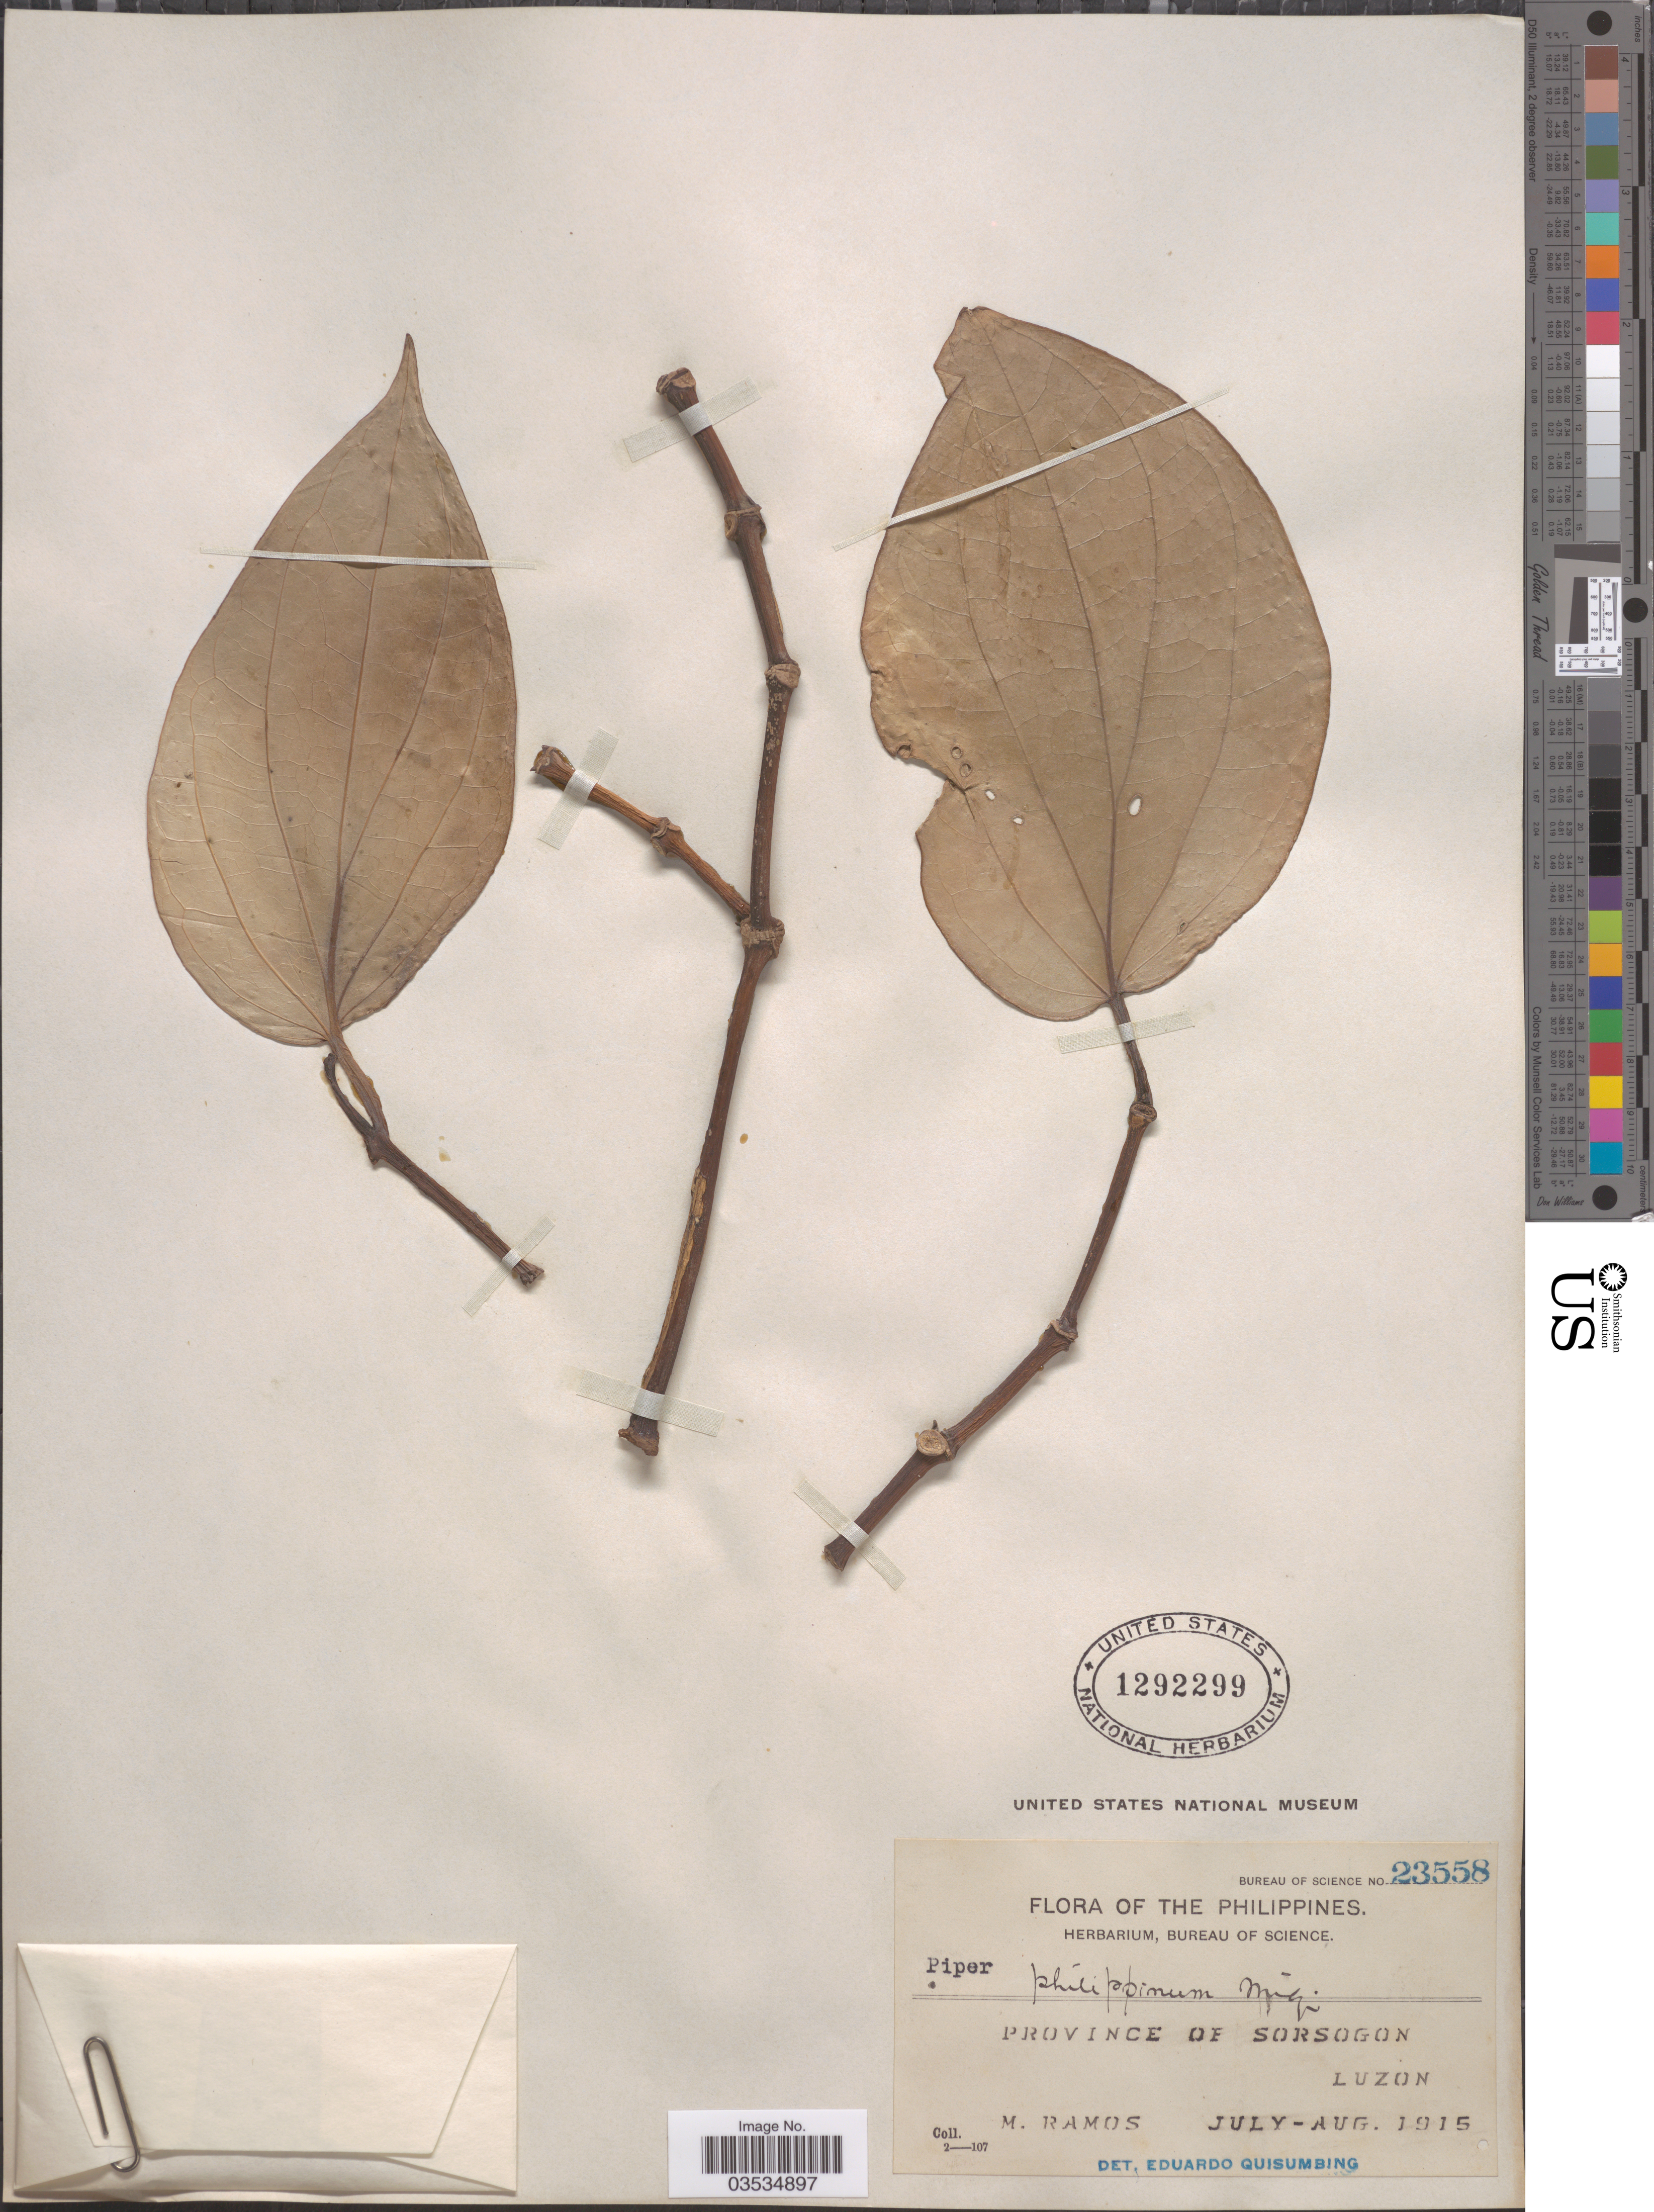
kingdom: Plantae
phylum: Tracheophyta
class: Magnoliopsida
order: Piperales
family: Piperaceae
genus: Piper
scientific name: Piper philippinum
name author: Miq.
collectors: M. Ramos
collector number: Bureau of Science 23558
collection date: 1915-07/1915-08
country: Philippines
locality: Province of Sorsogon. Luzon.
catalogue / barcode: US 1292299